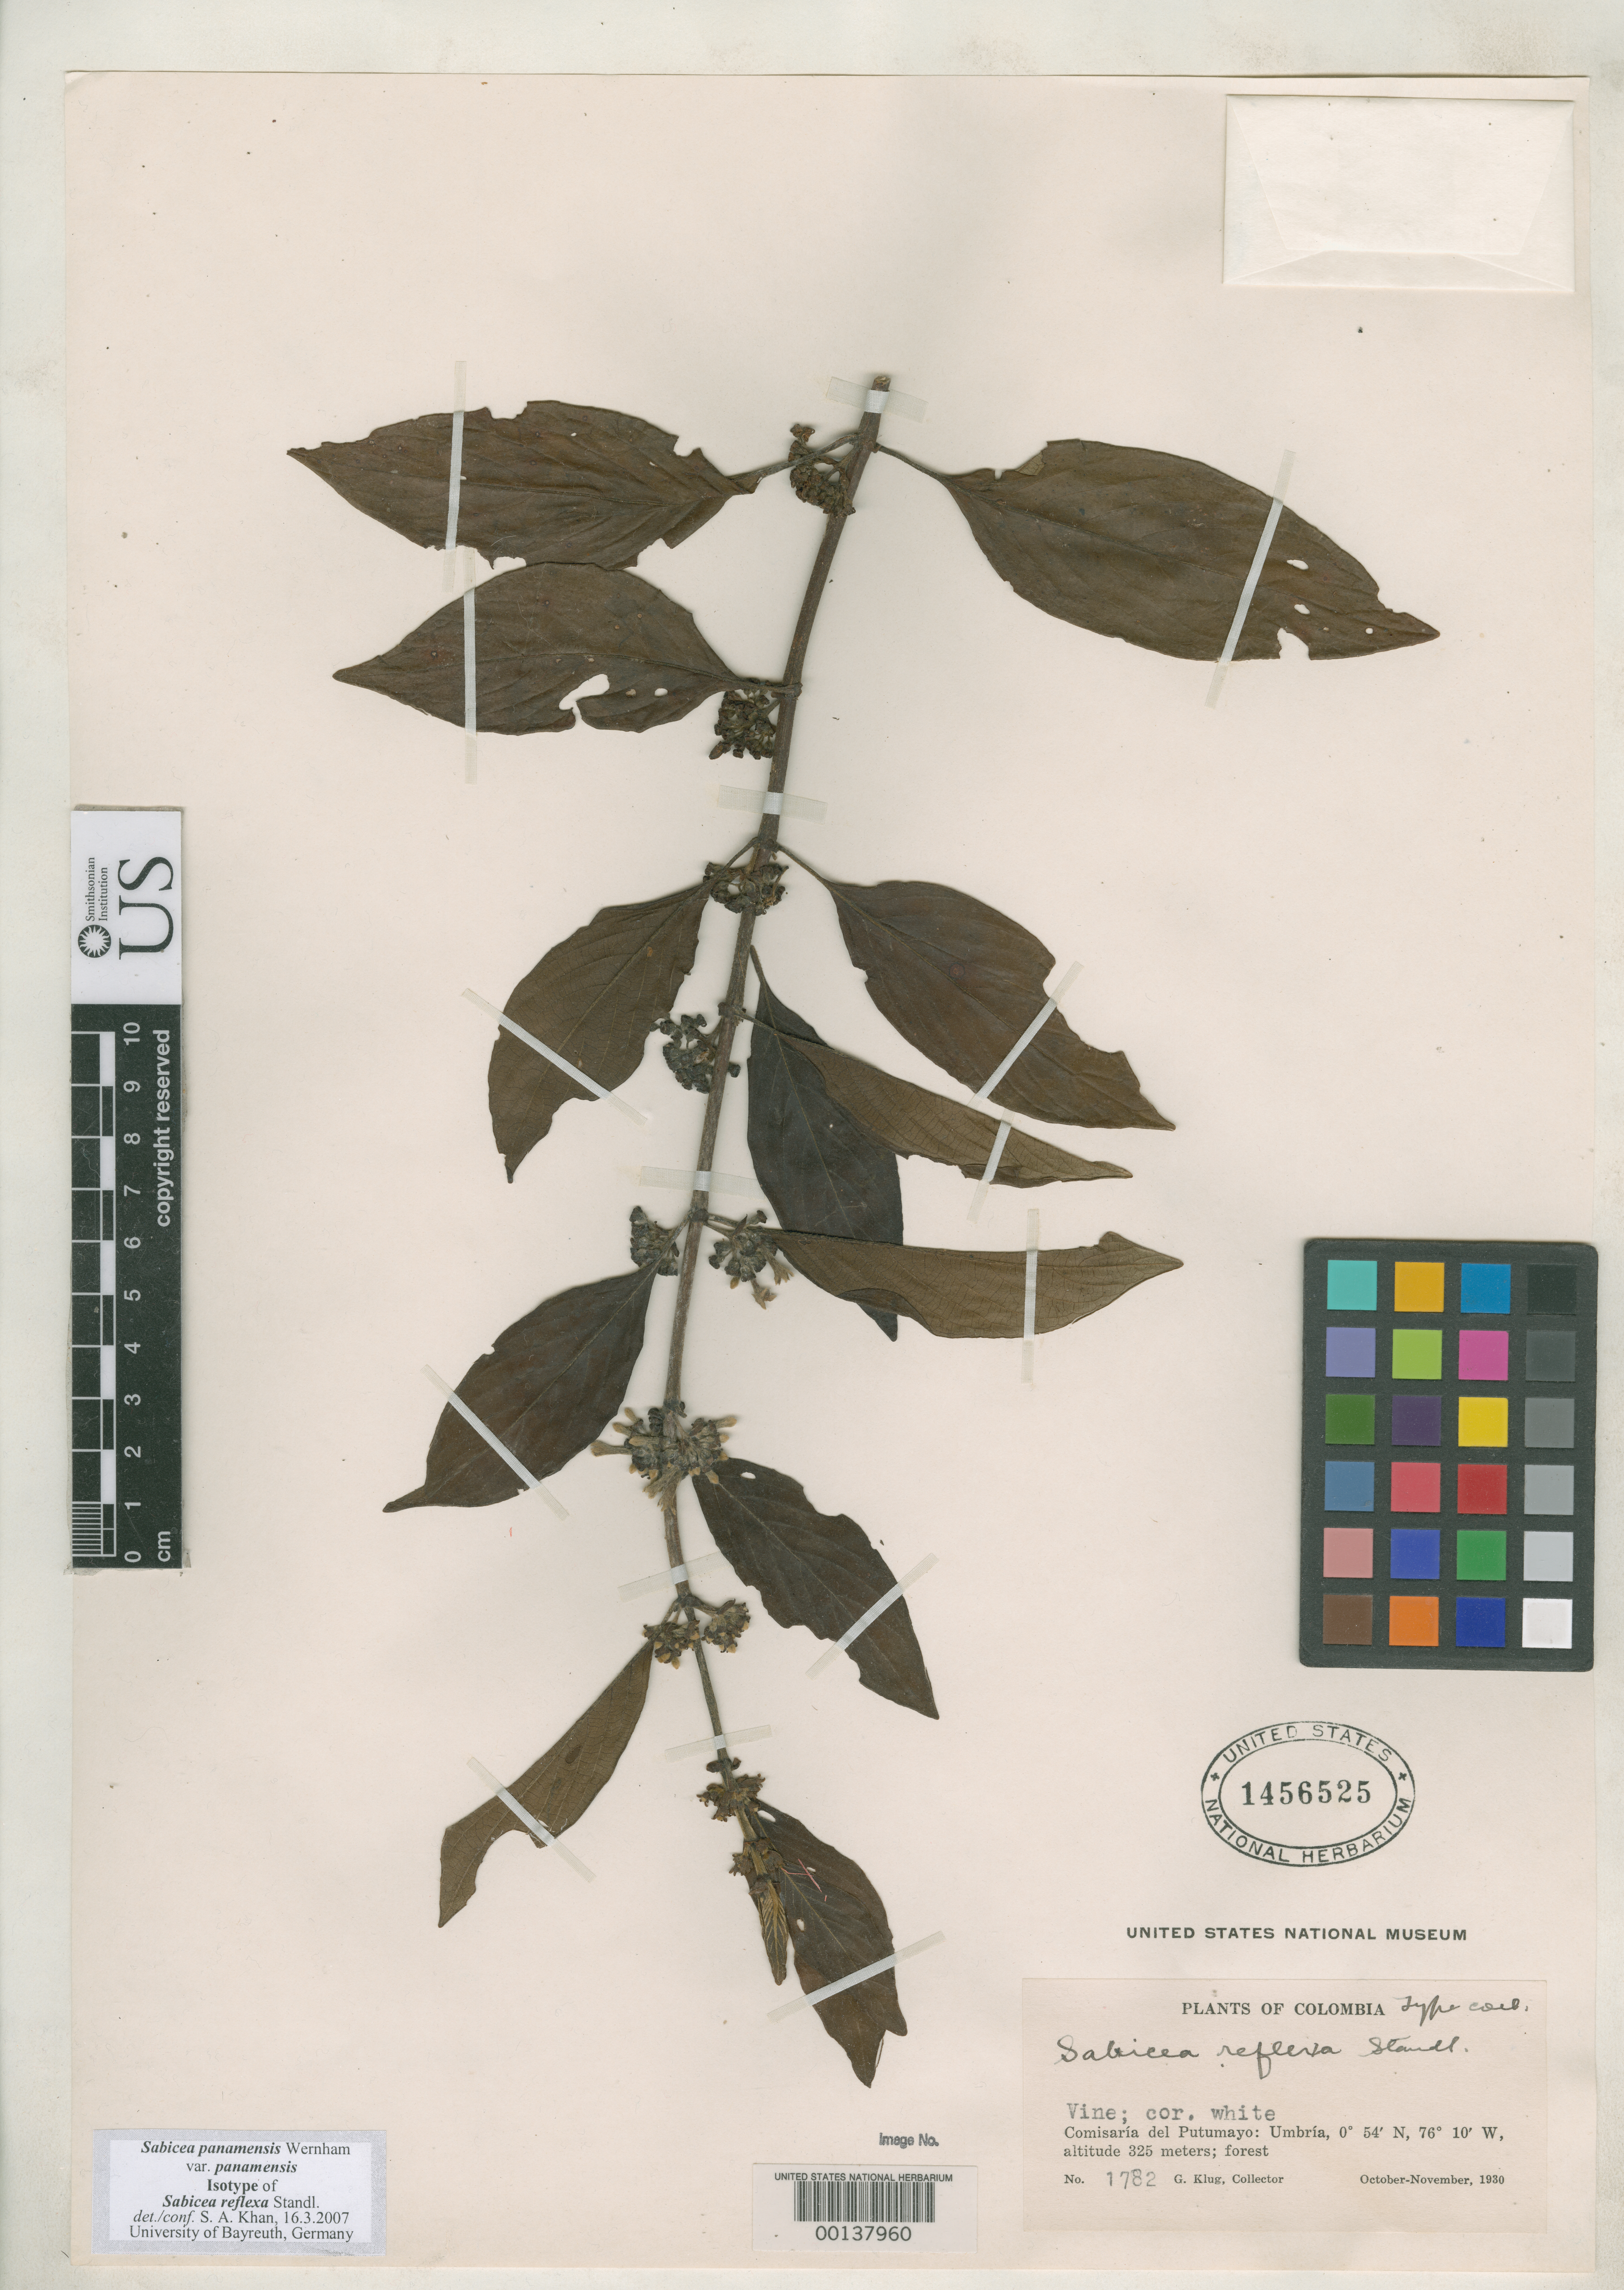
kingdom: Plantae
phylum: Tracheophyta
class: Magnoliopsida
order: Gentianales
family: Rubiaceae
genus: Sabicea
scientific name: Sabicea reflexa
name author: Standl.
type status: Isotype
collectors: G. Klug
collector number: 1782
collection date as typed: Oct 1930 to -- Nov 1930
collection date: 1930-10/1930-11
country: Colombia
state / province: Putumayo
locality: Umbria.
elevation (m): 325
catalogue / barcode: US 1456525